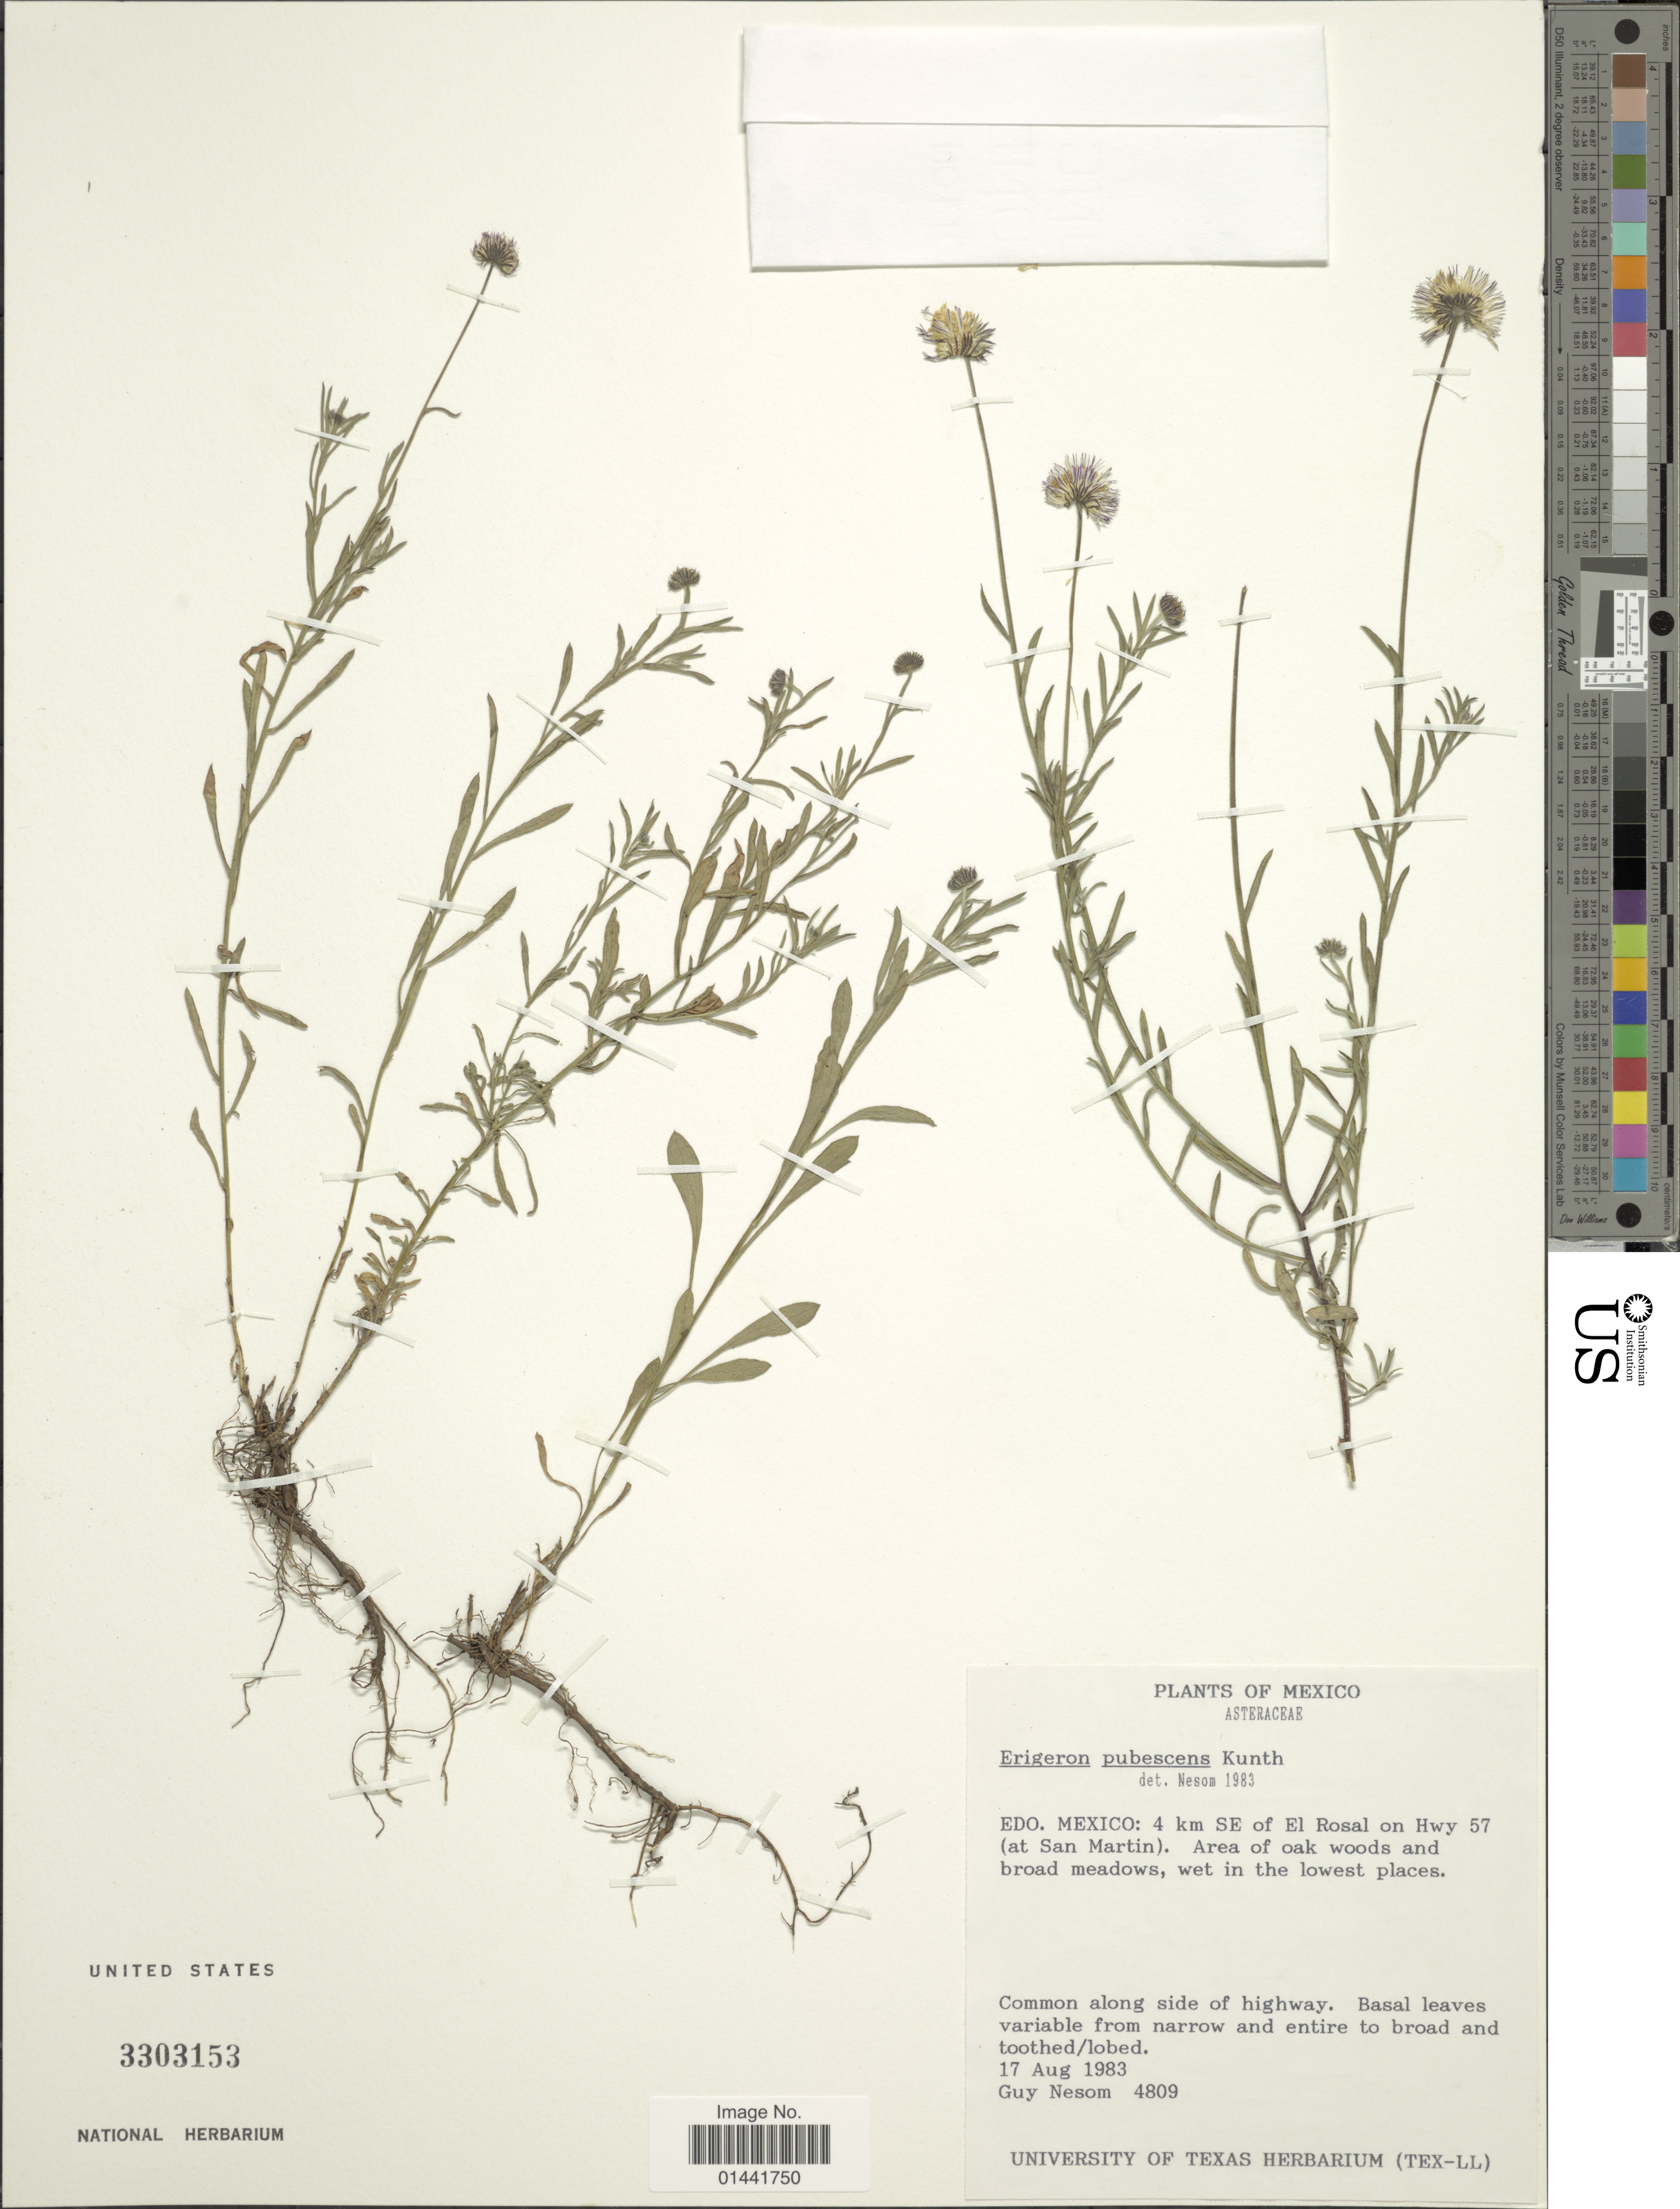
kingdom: Plantae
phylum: Tracheophyta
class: Magnoliopsida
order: Asterales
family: Asteraceae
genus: Erigeron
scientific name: Erigeron pubescens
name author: Kunth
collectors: G. Nesom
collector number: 4809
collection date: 1983-08-17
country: Mexico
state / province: México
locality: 4 km SE of El Rosal on Hwy 57 (at San Martin), area of oak woods and broad meadows, wet in the lowest places, common along side of highway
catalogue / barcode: US 3303153